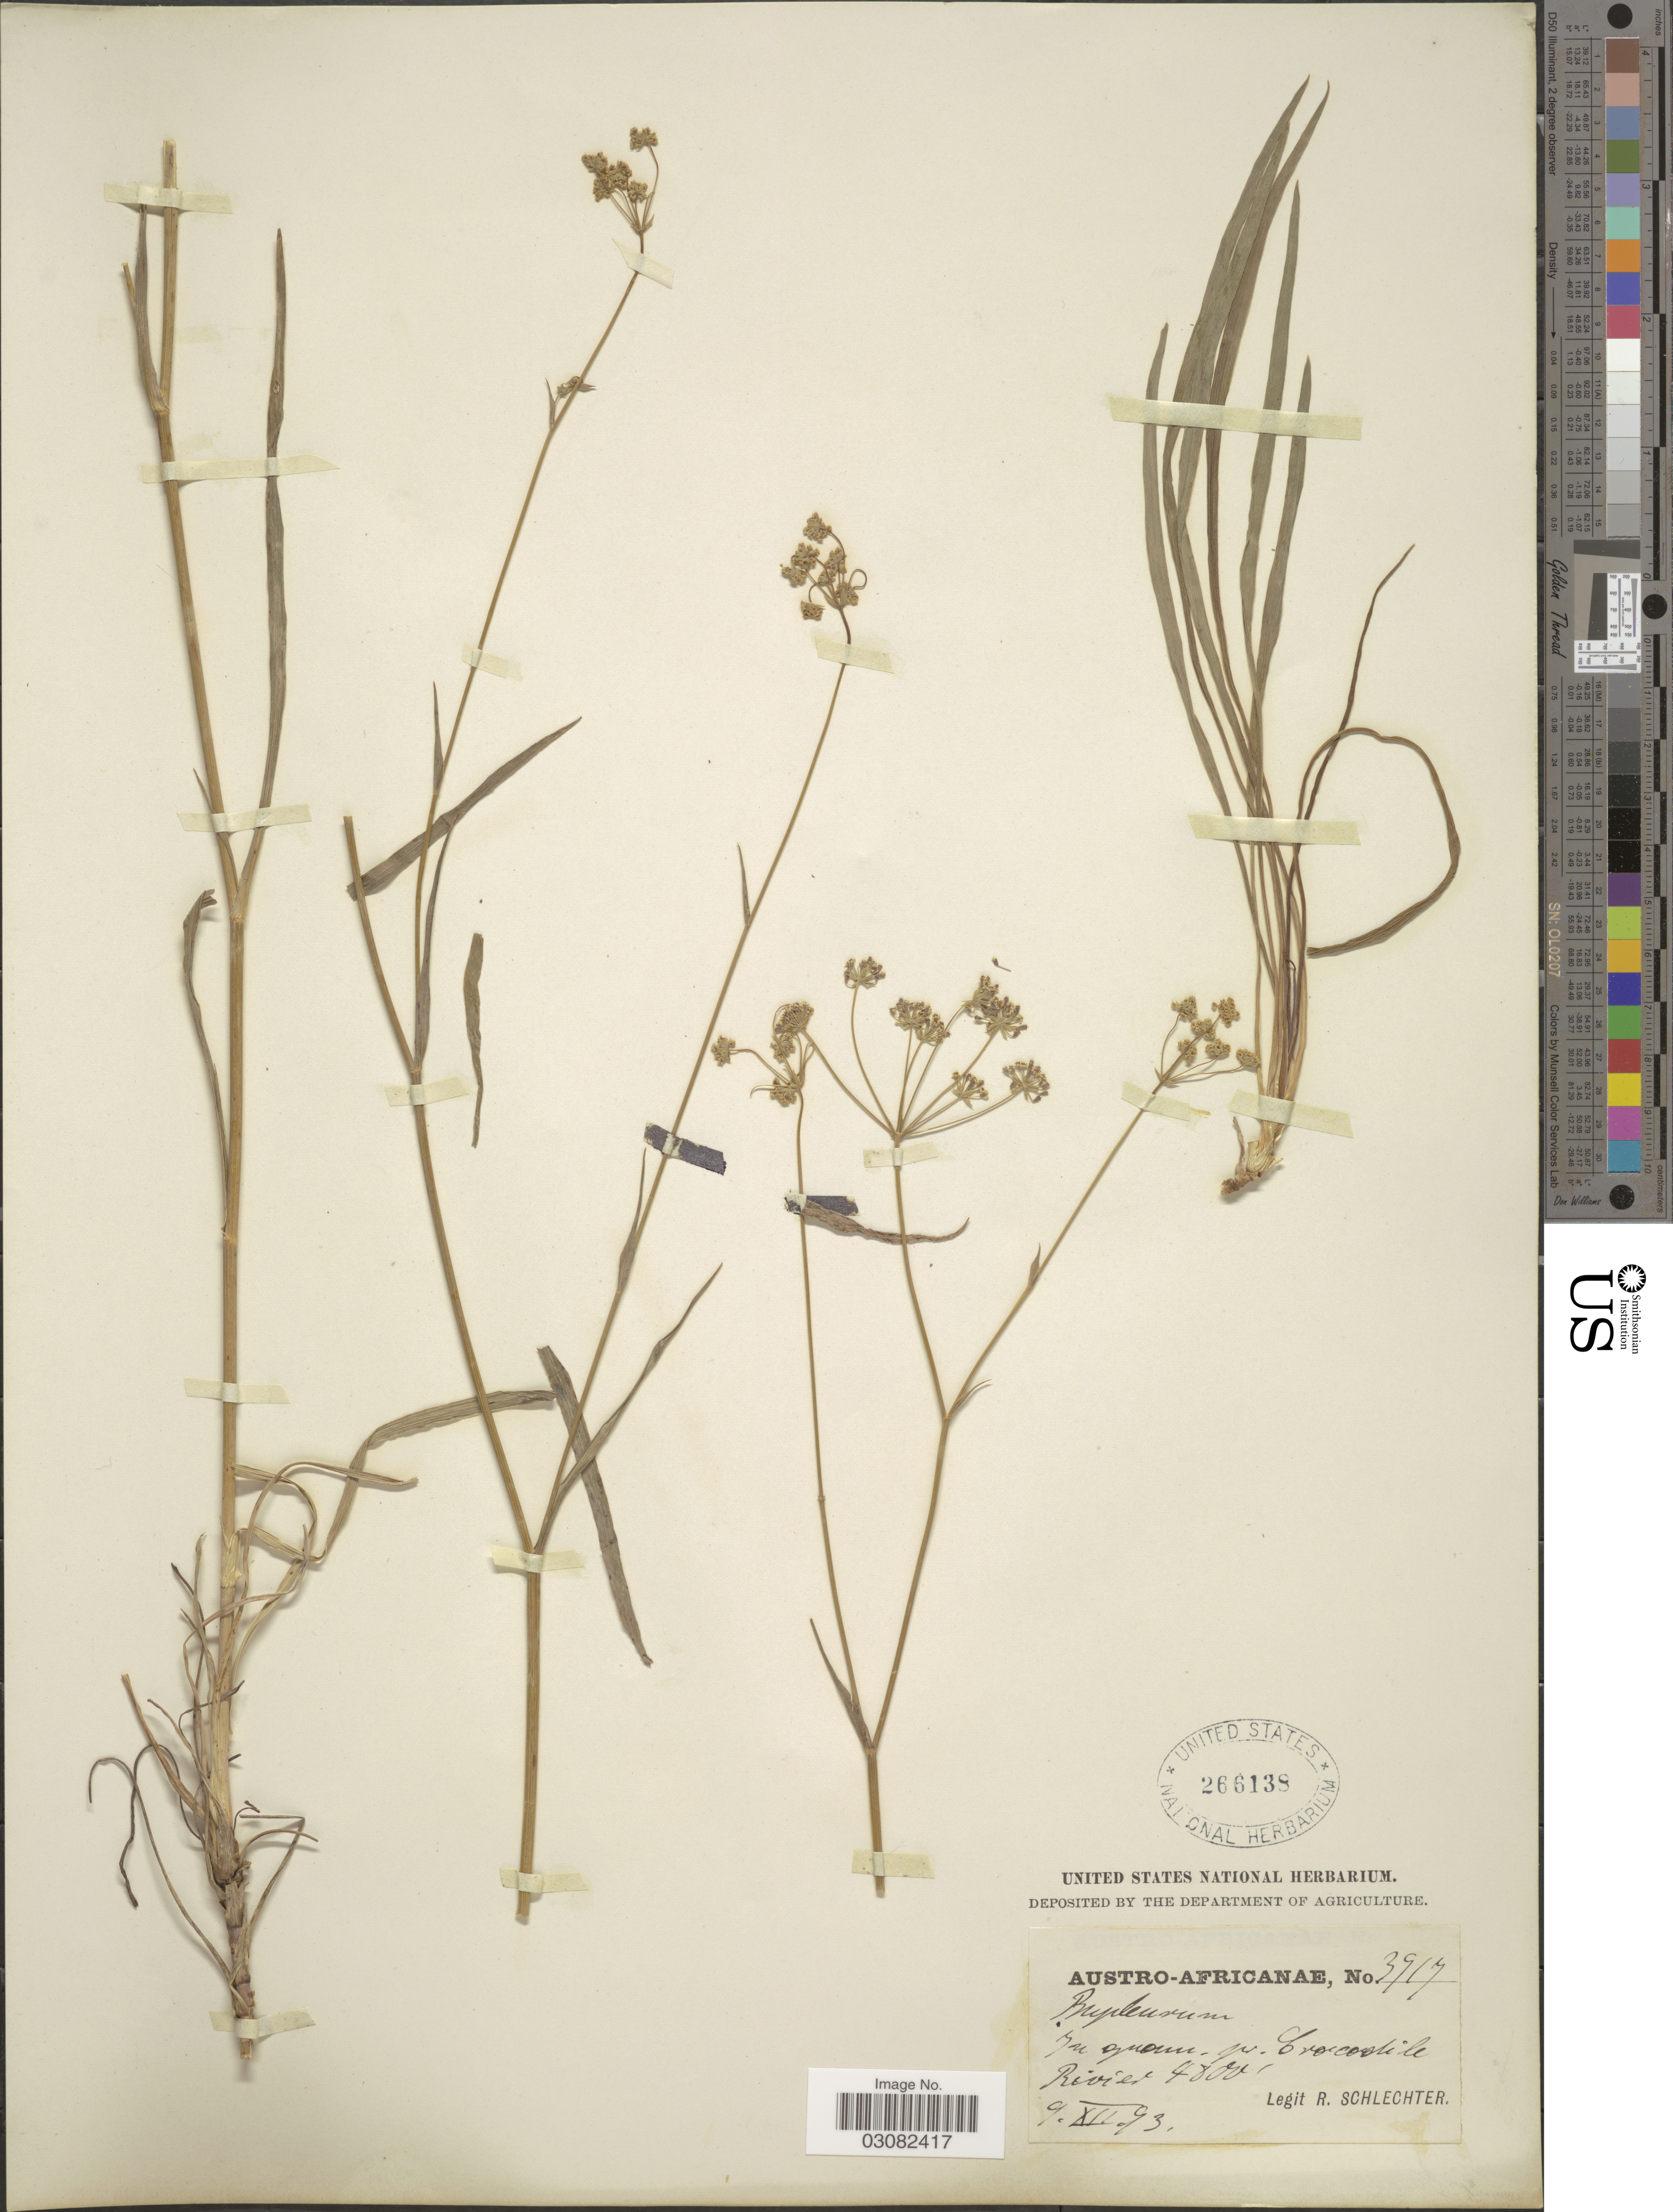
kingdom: Plantae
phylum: Tracheophyta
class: Magnoliopsida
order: Apiales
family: Apiaceae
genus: Bupleurum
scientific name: Bupleurum mundtii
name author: Cham. & Schltdl.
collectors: F. R. R. Schlechter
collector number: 3917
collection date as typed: Transcribed d/m/y: 9/12/93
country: South Africa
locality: Austro-Africanae. In gram. pr. Crocodile Rivier.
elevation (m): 1463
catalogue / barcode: US 266138